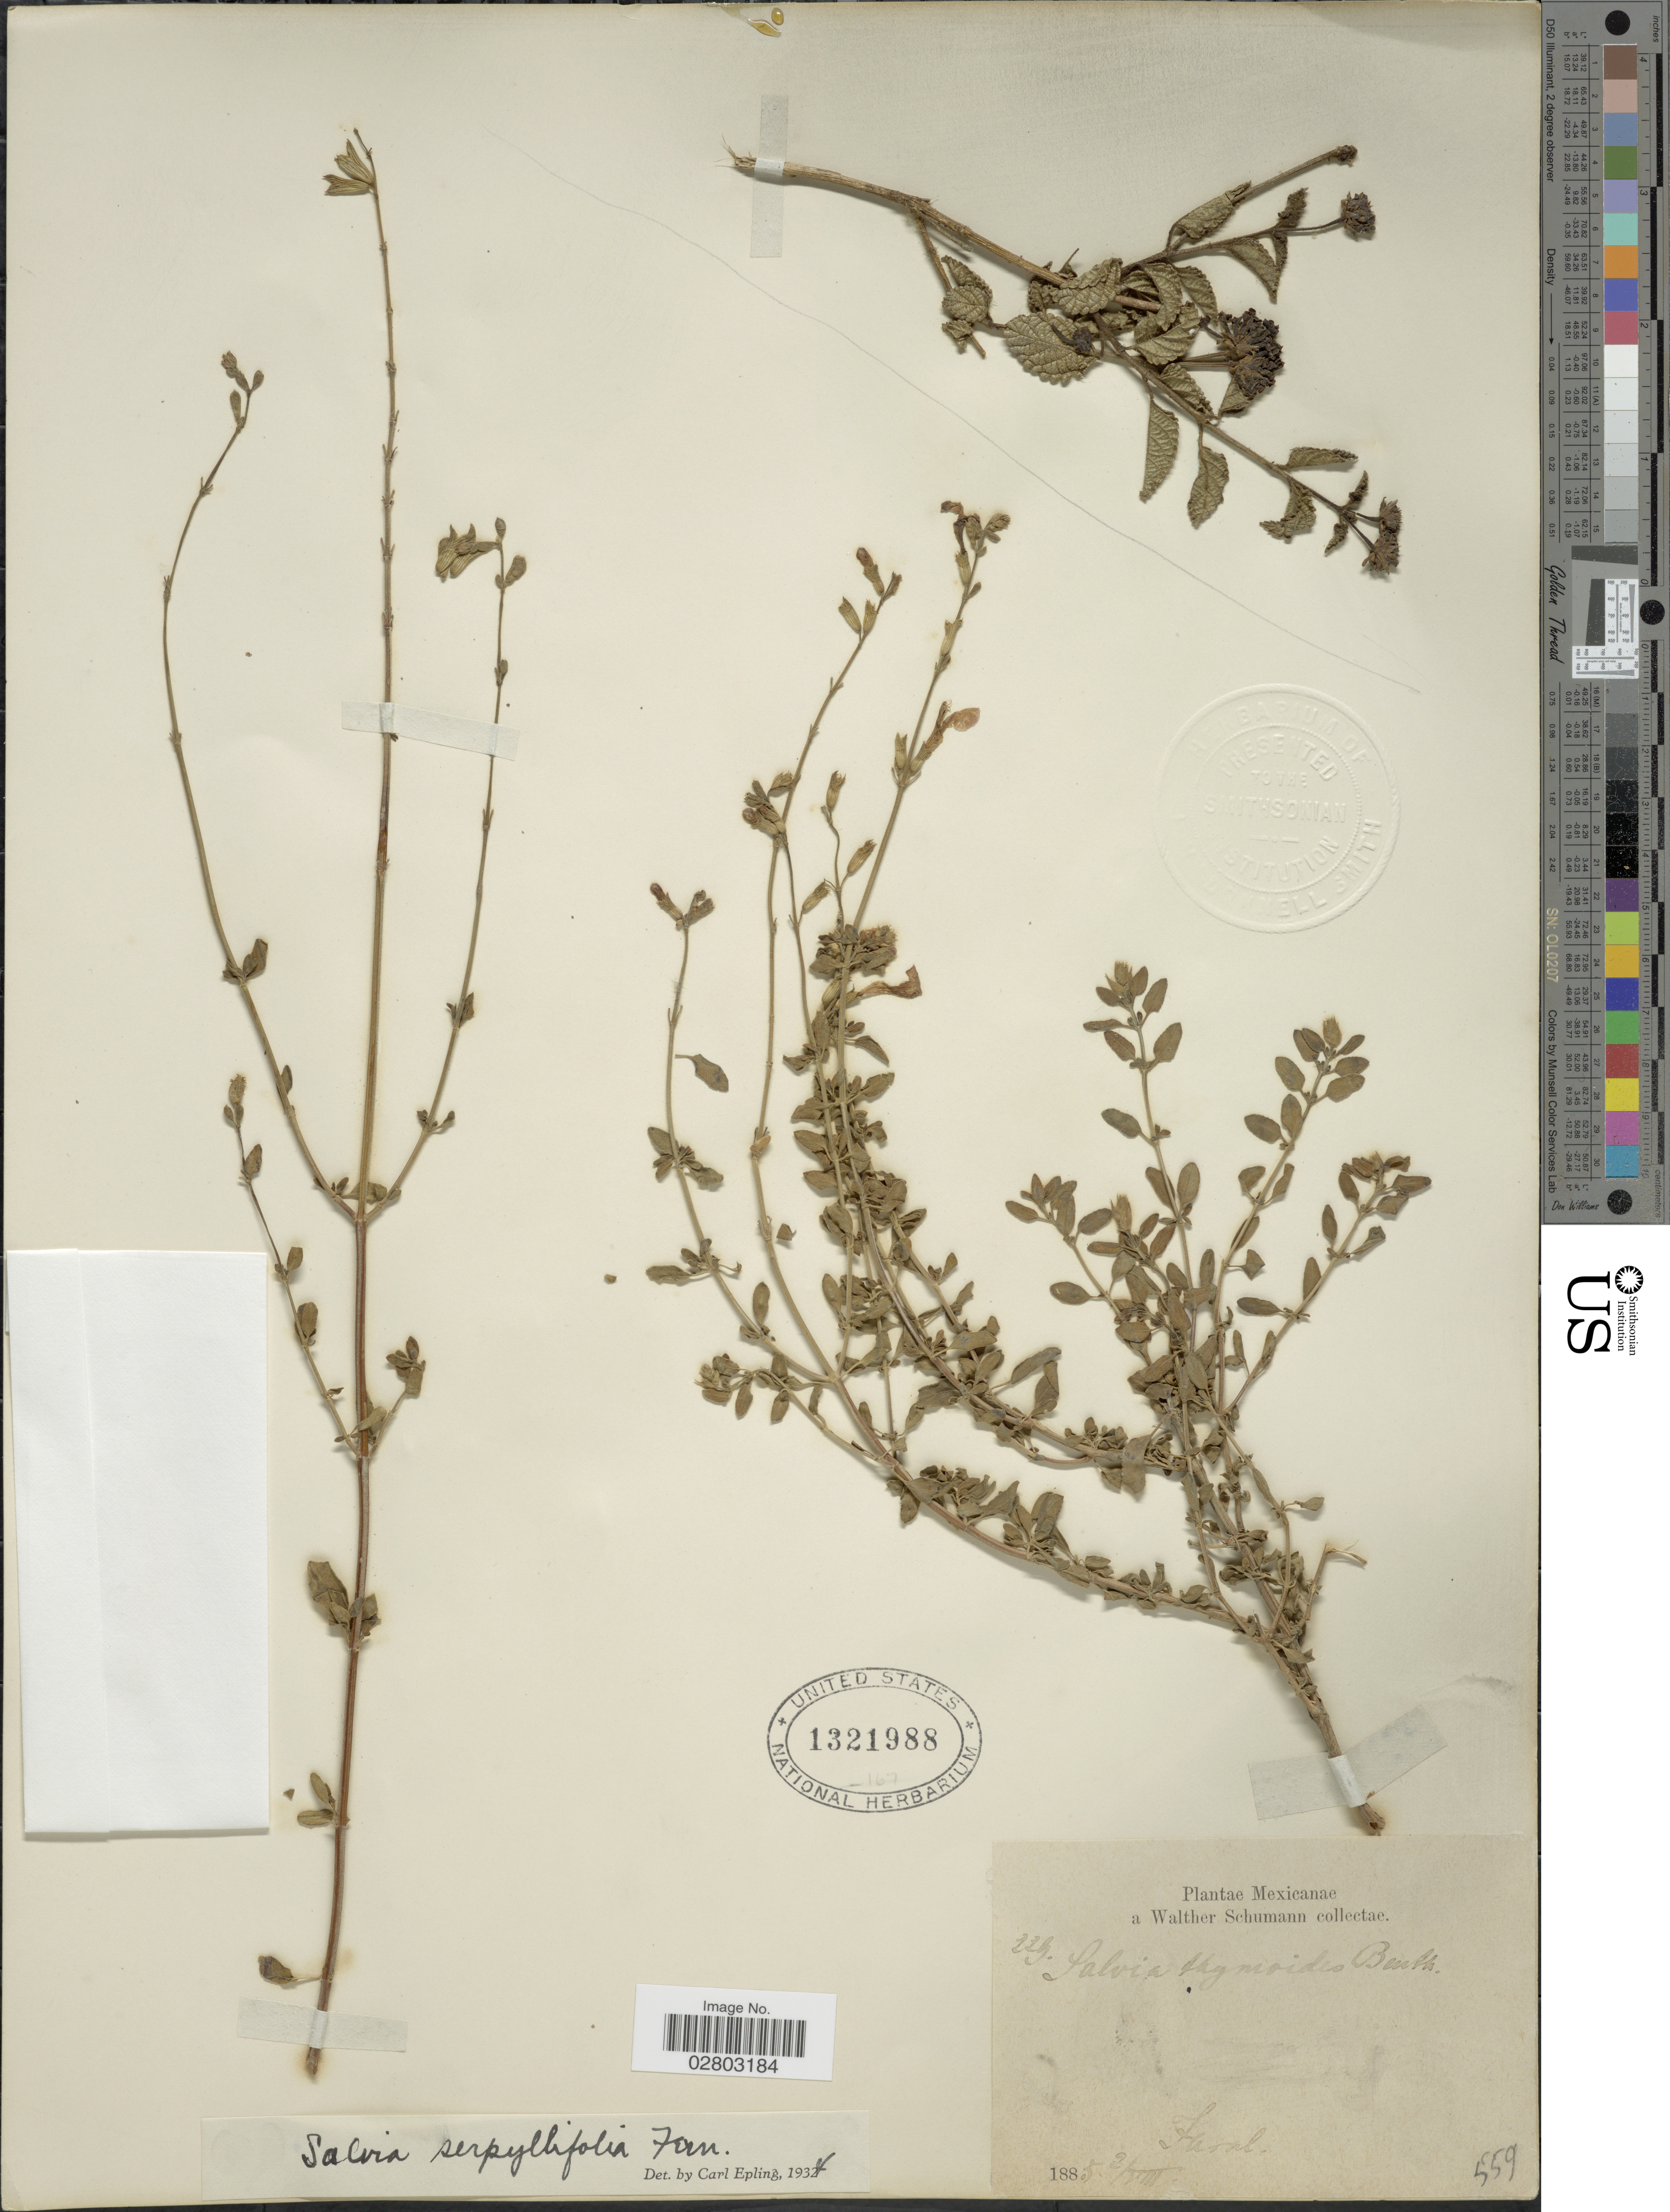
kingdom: Plantae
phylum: Tracheophyta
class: Magnoliopsida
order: Lamiales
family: Lamiaceae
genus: Salvia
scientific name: Salvia serpyllifolia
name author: Fernald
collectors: W. Schumann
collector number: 229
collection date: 1885-08-02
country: Mexico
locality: Jaral.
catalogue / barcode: US 1321988